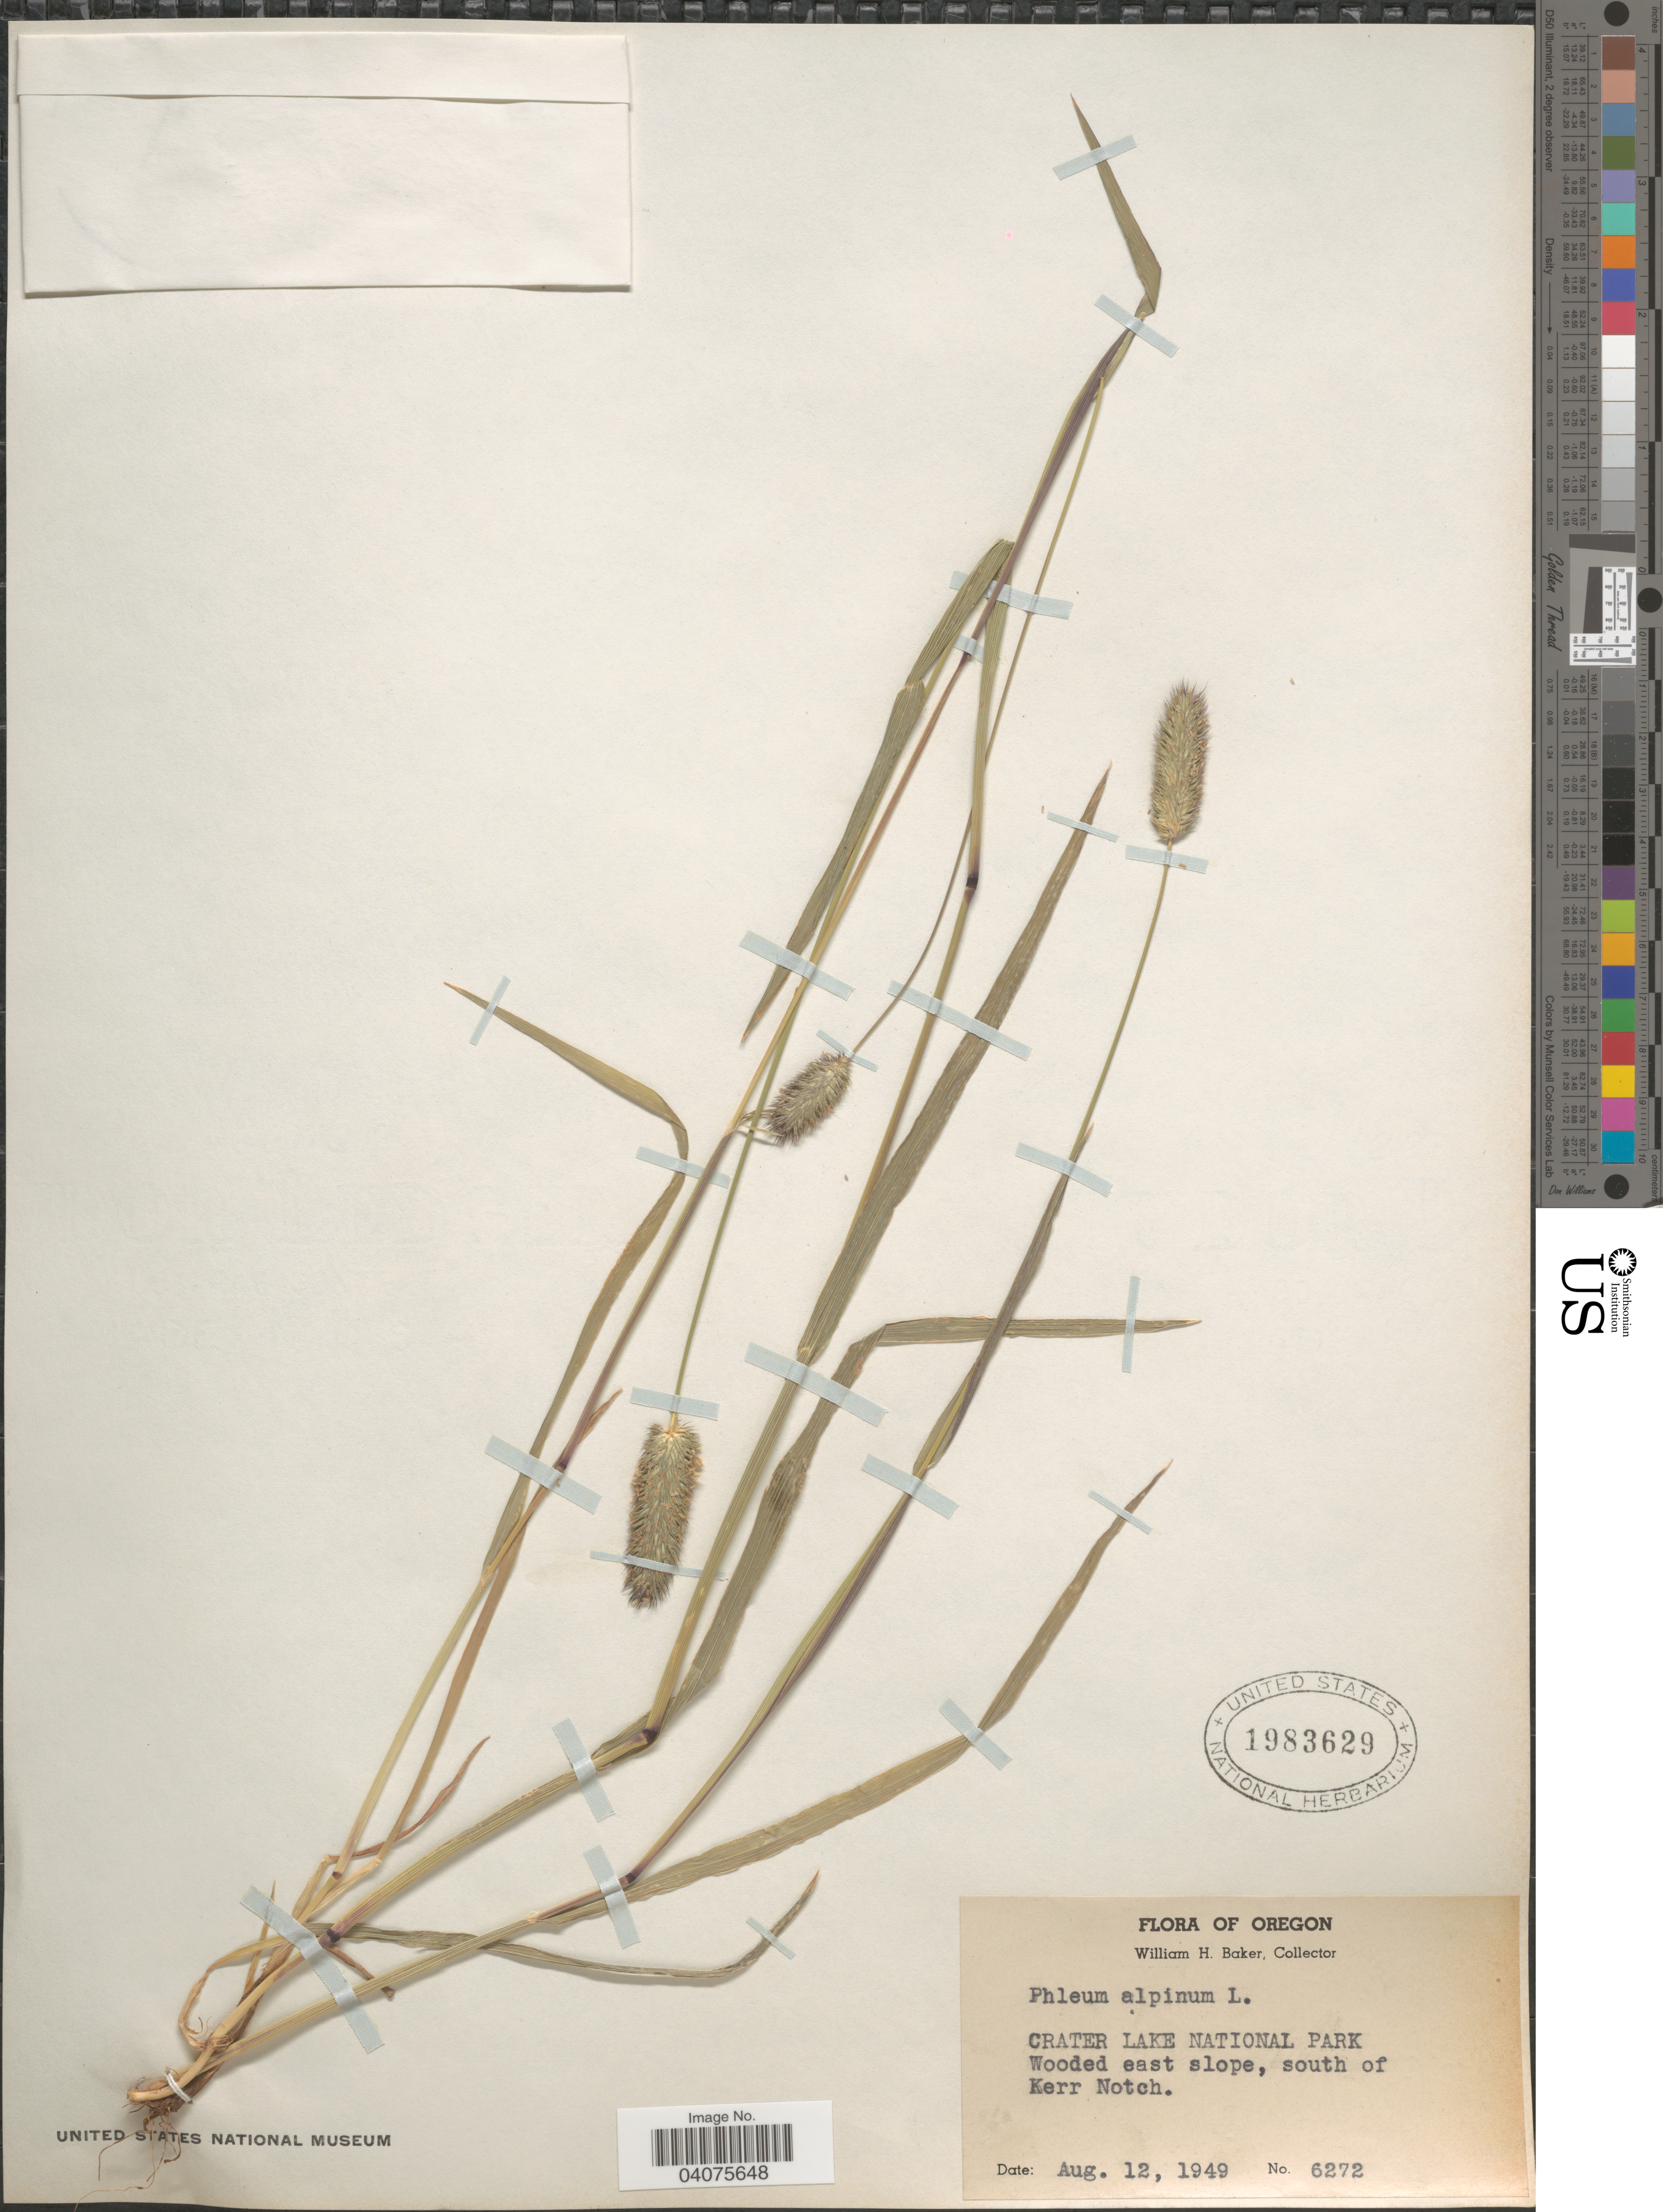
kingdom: Plantae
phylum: Tracheophyta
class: Liliopsida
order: Poales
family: Poaceae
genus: Phleum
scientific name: Phleum alpinum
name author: L.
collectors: W. H. Baker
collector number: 6272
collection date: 1949-08-12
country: United States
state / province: Oregon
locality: Crater Lake National Park. Wooded east slope, south of Kerr Notch.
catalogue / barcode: US 1983629